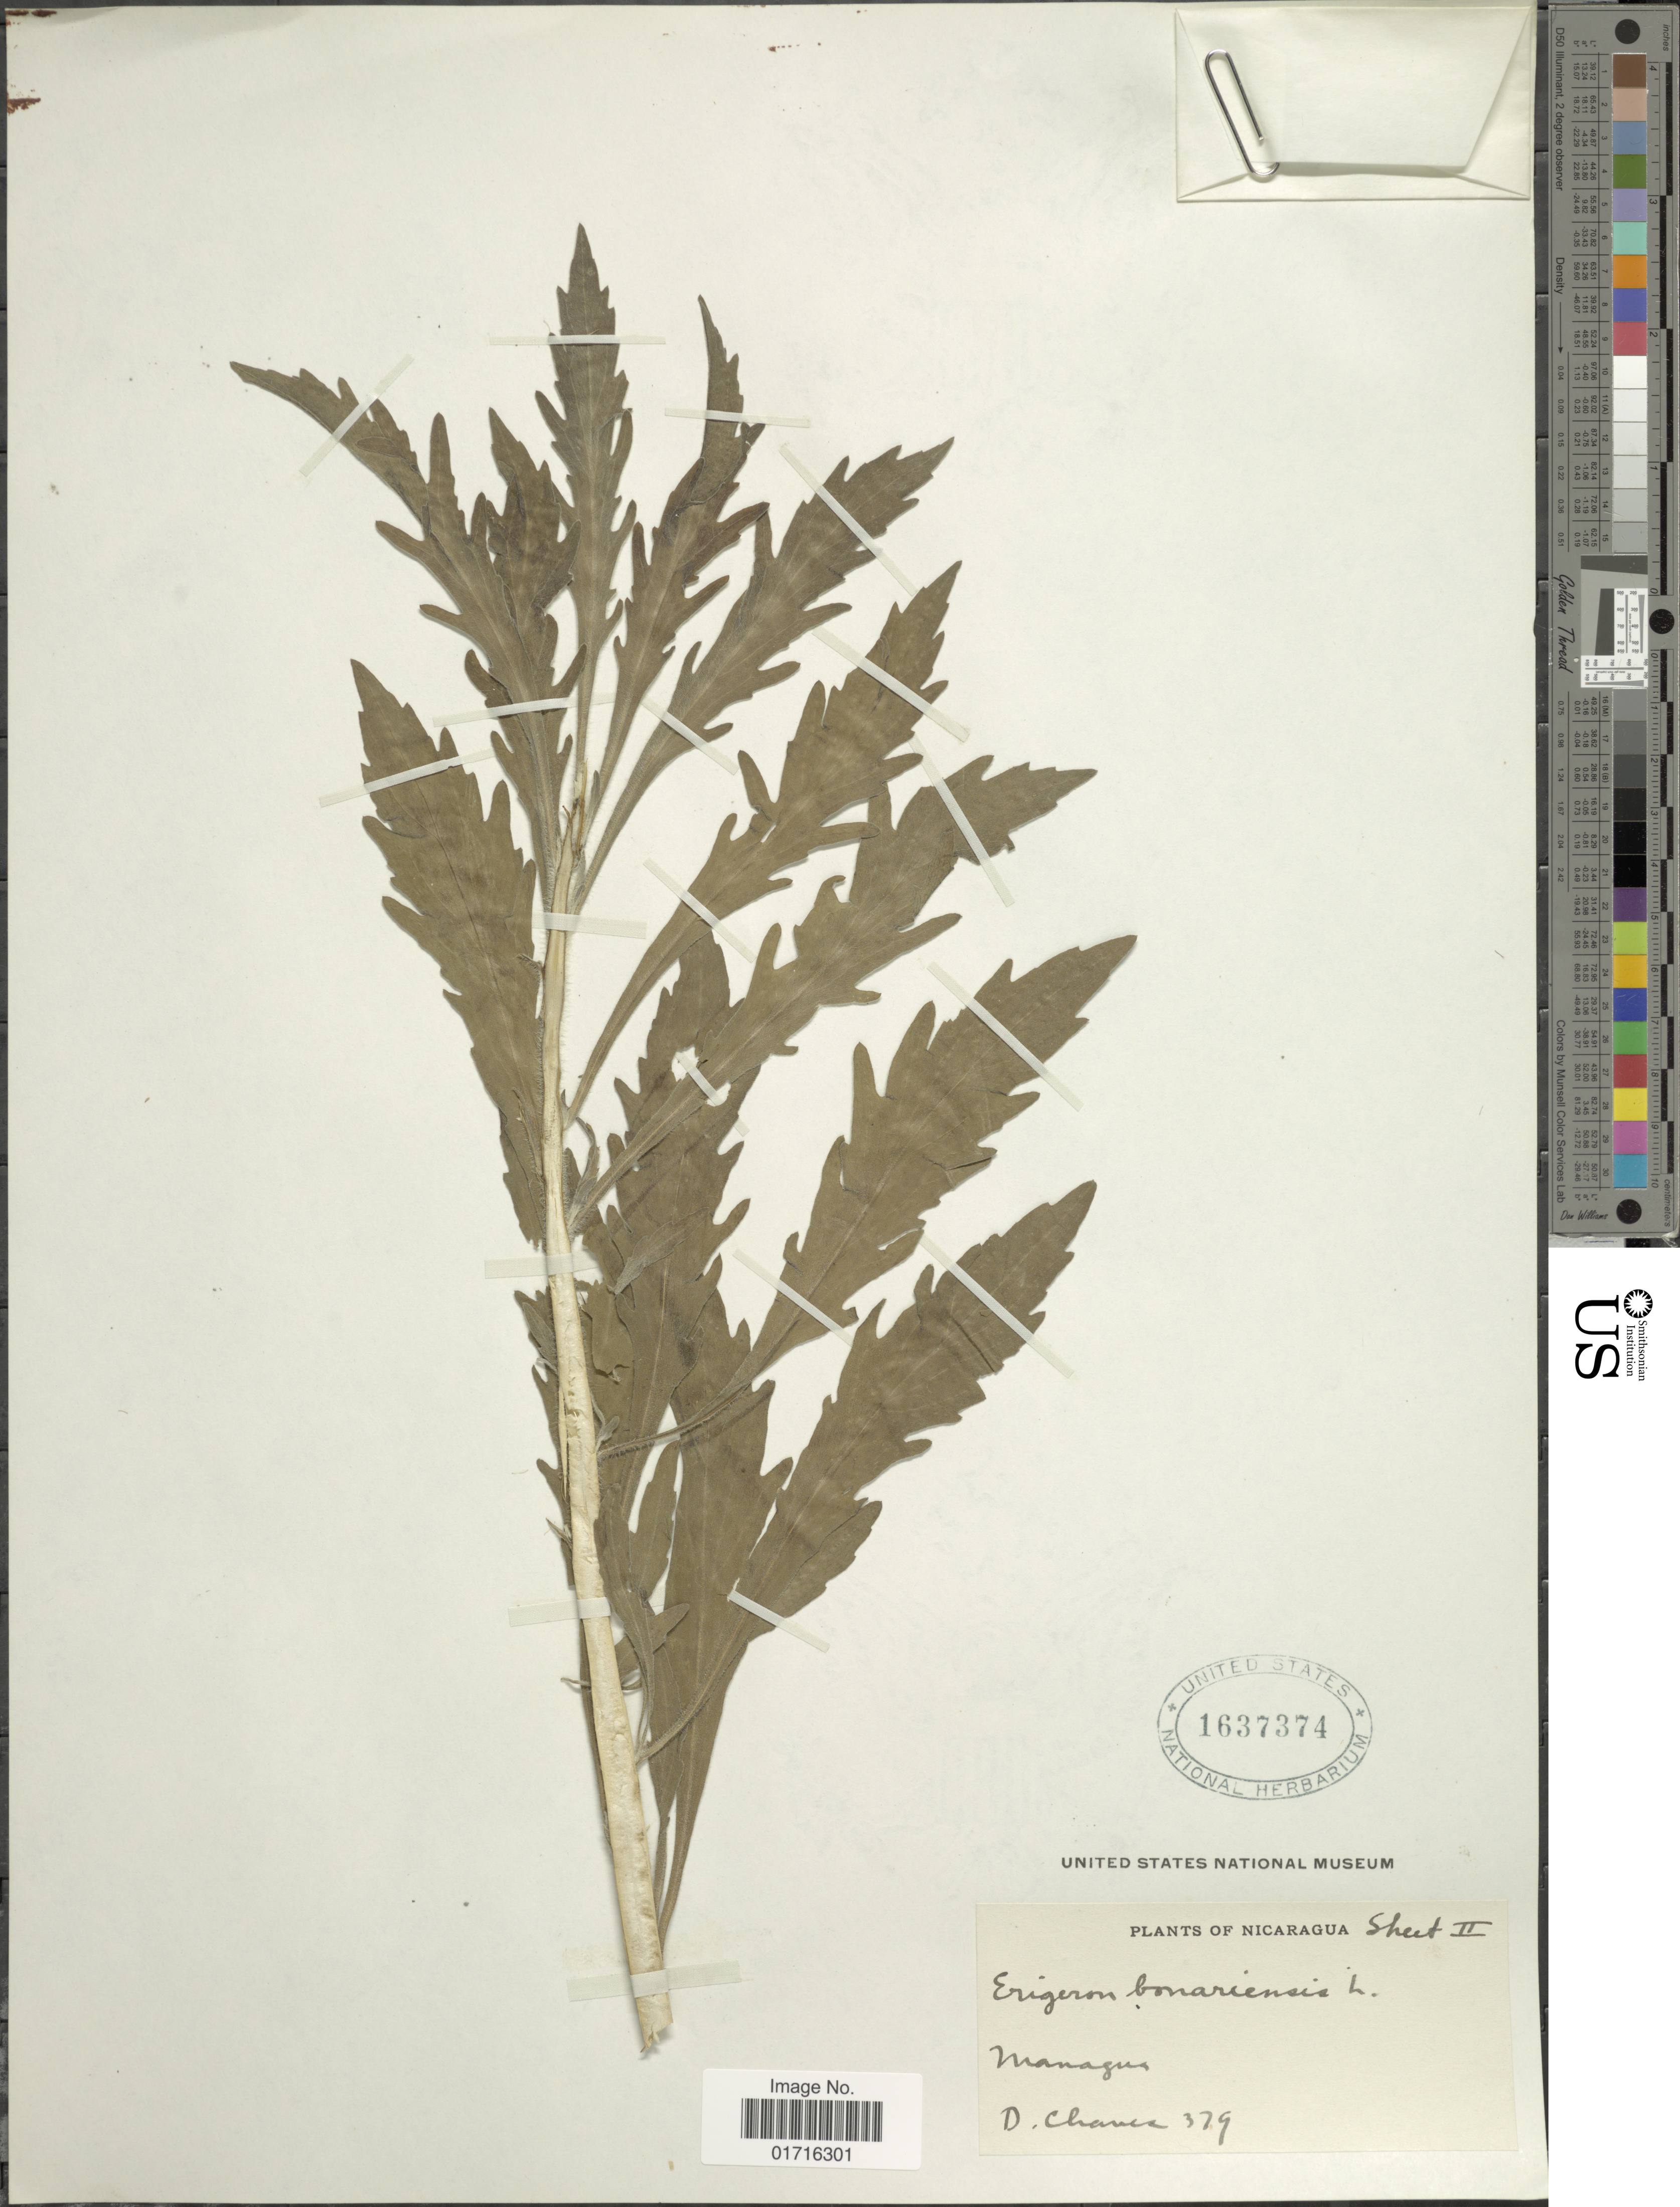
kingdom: Plantae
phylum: Tracheophyta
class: Magnoliopsida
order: Asterales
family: Asteraceae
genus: Conyza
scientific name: Conyza bonariensis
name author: (L.) Cronq.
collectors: D. Chaves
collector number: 379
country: Nicaragua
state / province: Managua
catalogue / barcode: US 1637374